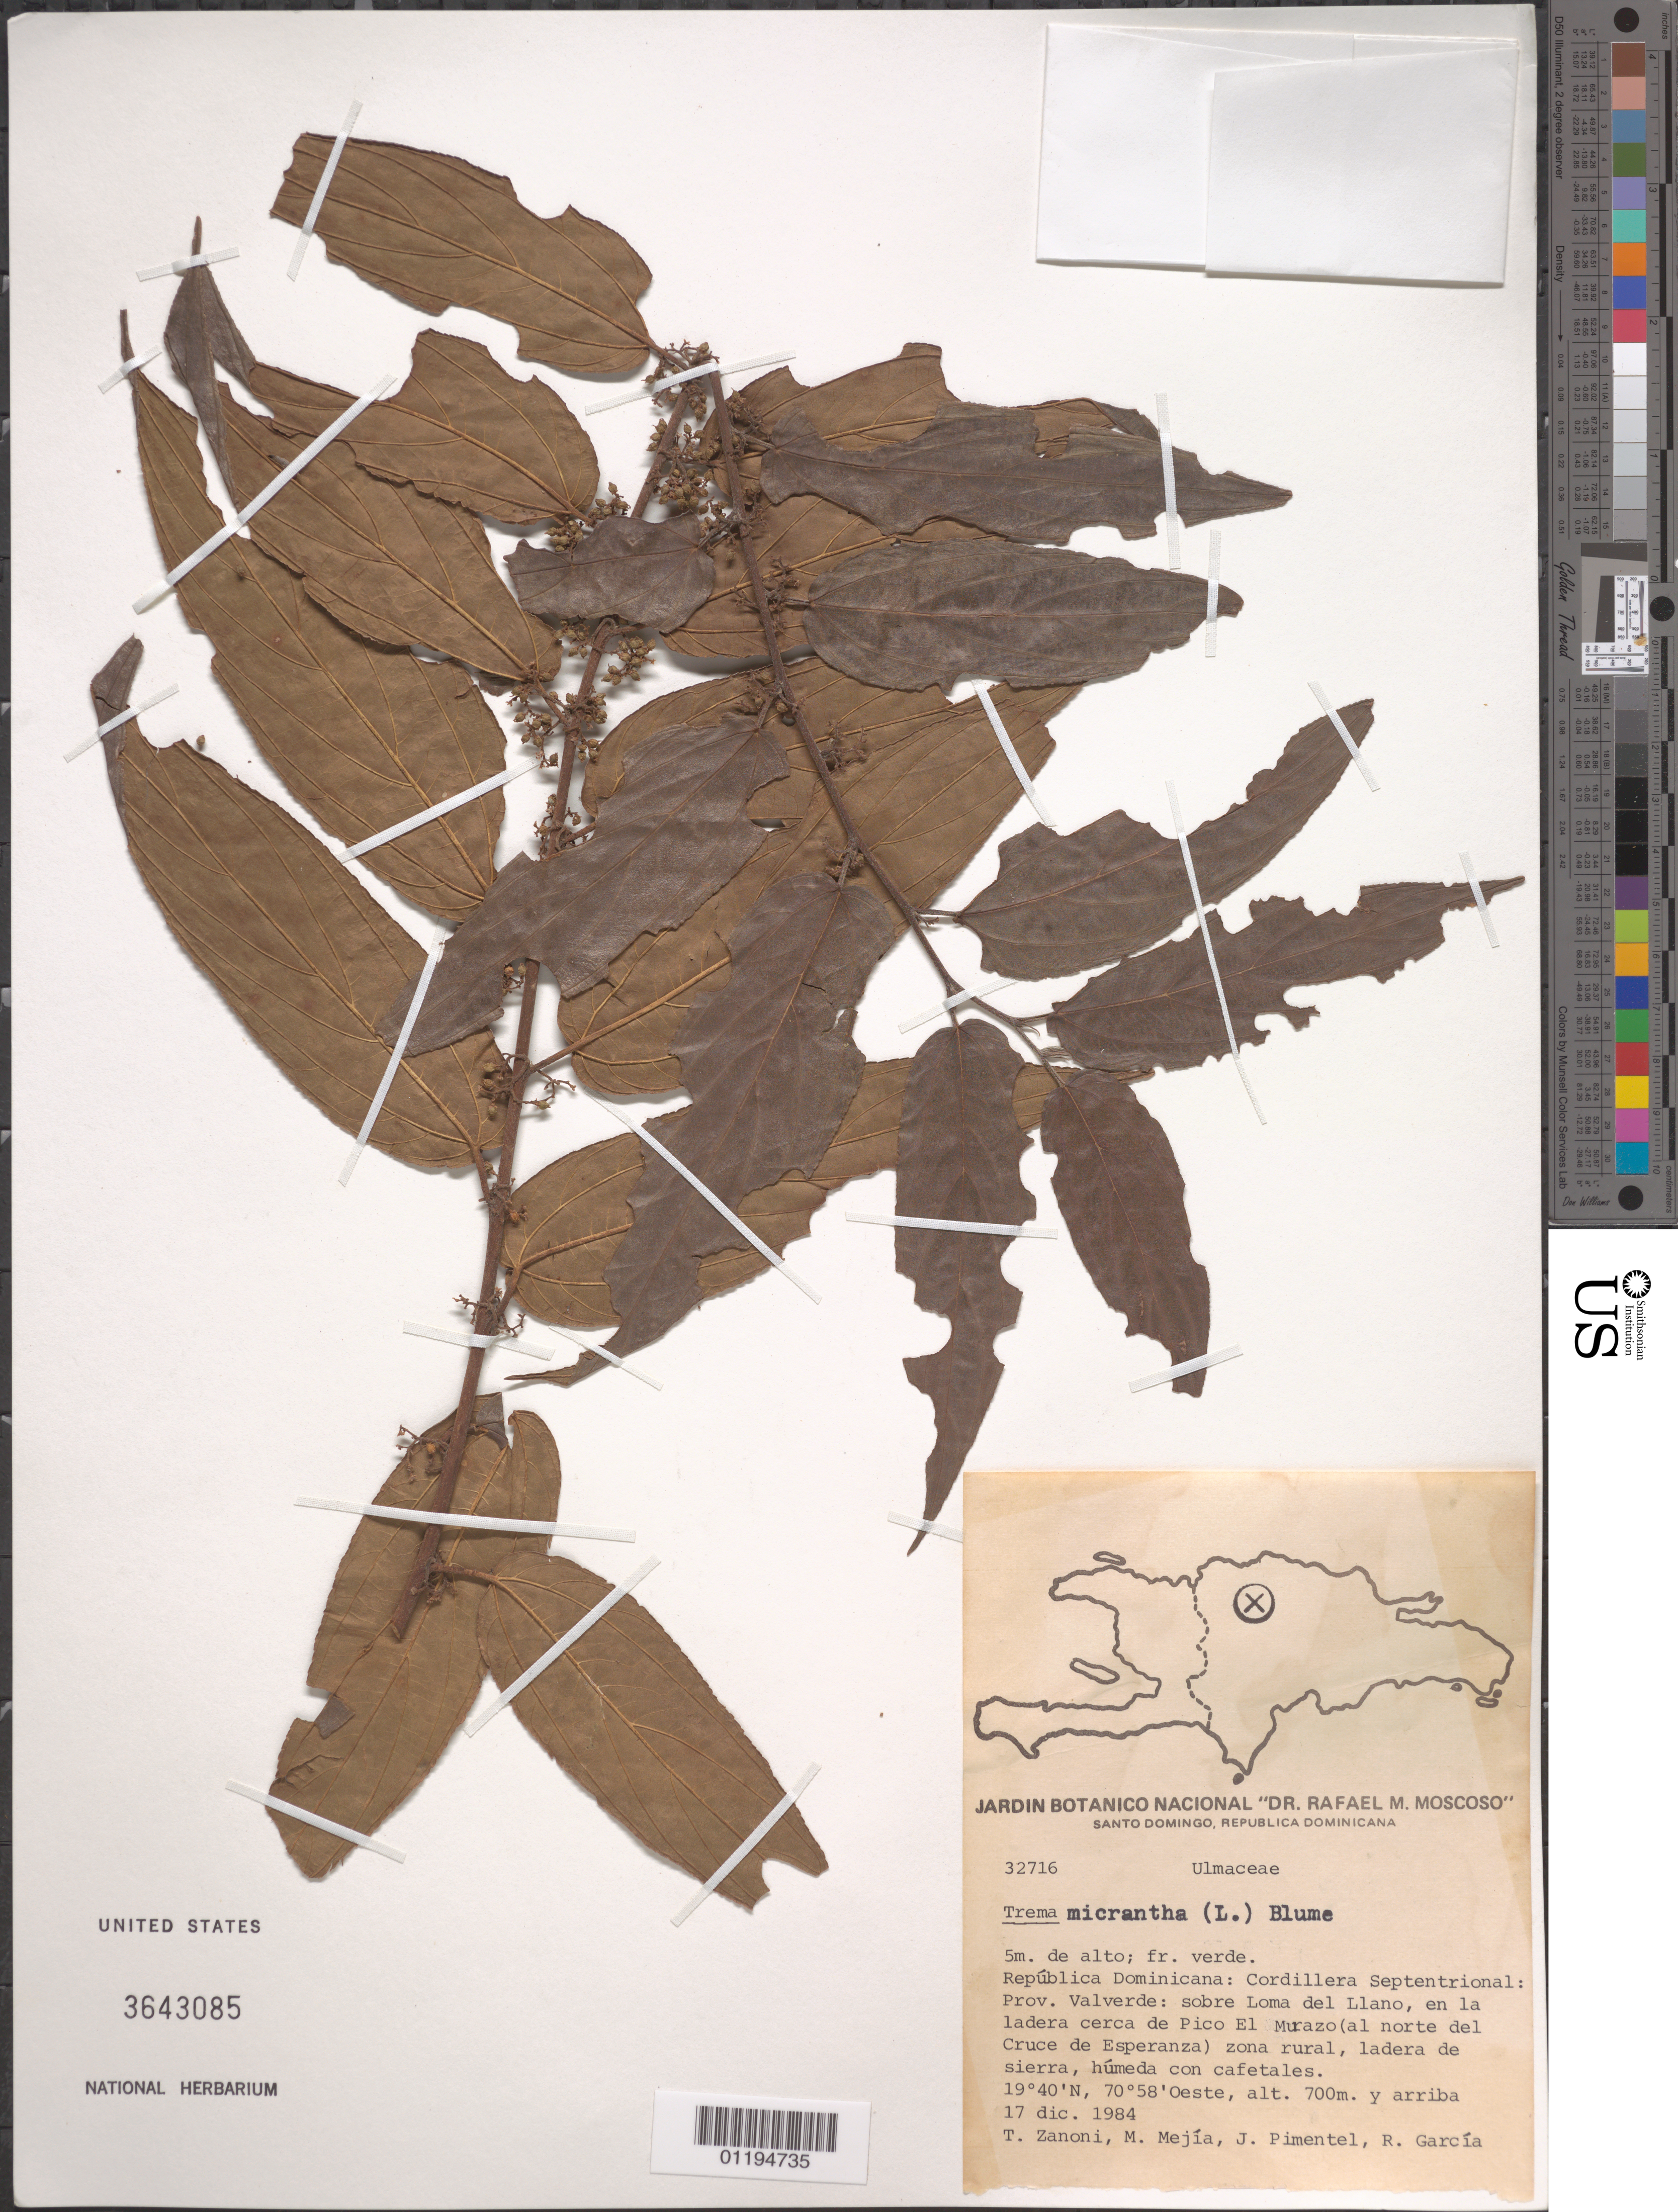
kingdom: Plantae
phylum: Tracheophyta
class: Magnoliopsida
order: Rosales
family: Cannabaceae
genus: Trema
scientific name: Trema micranthum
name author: (L.) Blume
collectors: T. A. Zanoni, M. Mejia, J. Pimental & R. Garcia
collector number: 32716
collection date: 1984-12-17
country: Dominican Republic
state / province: Valverde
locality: around Loma del Llano, on the slopes around Pico El Murazo (N of Cruce de Esperanza)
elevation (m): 700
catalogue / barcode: US 3643085